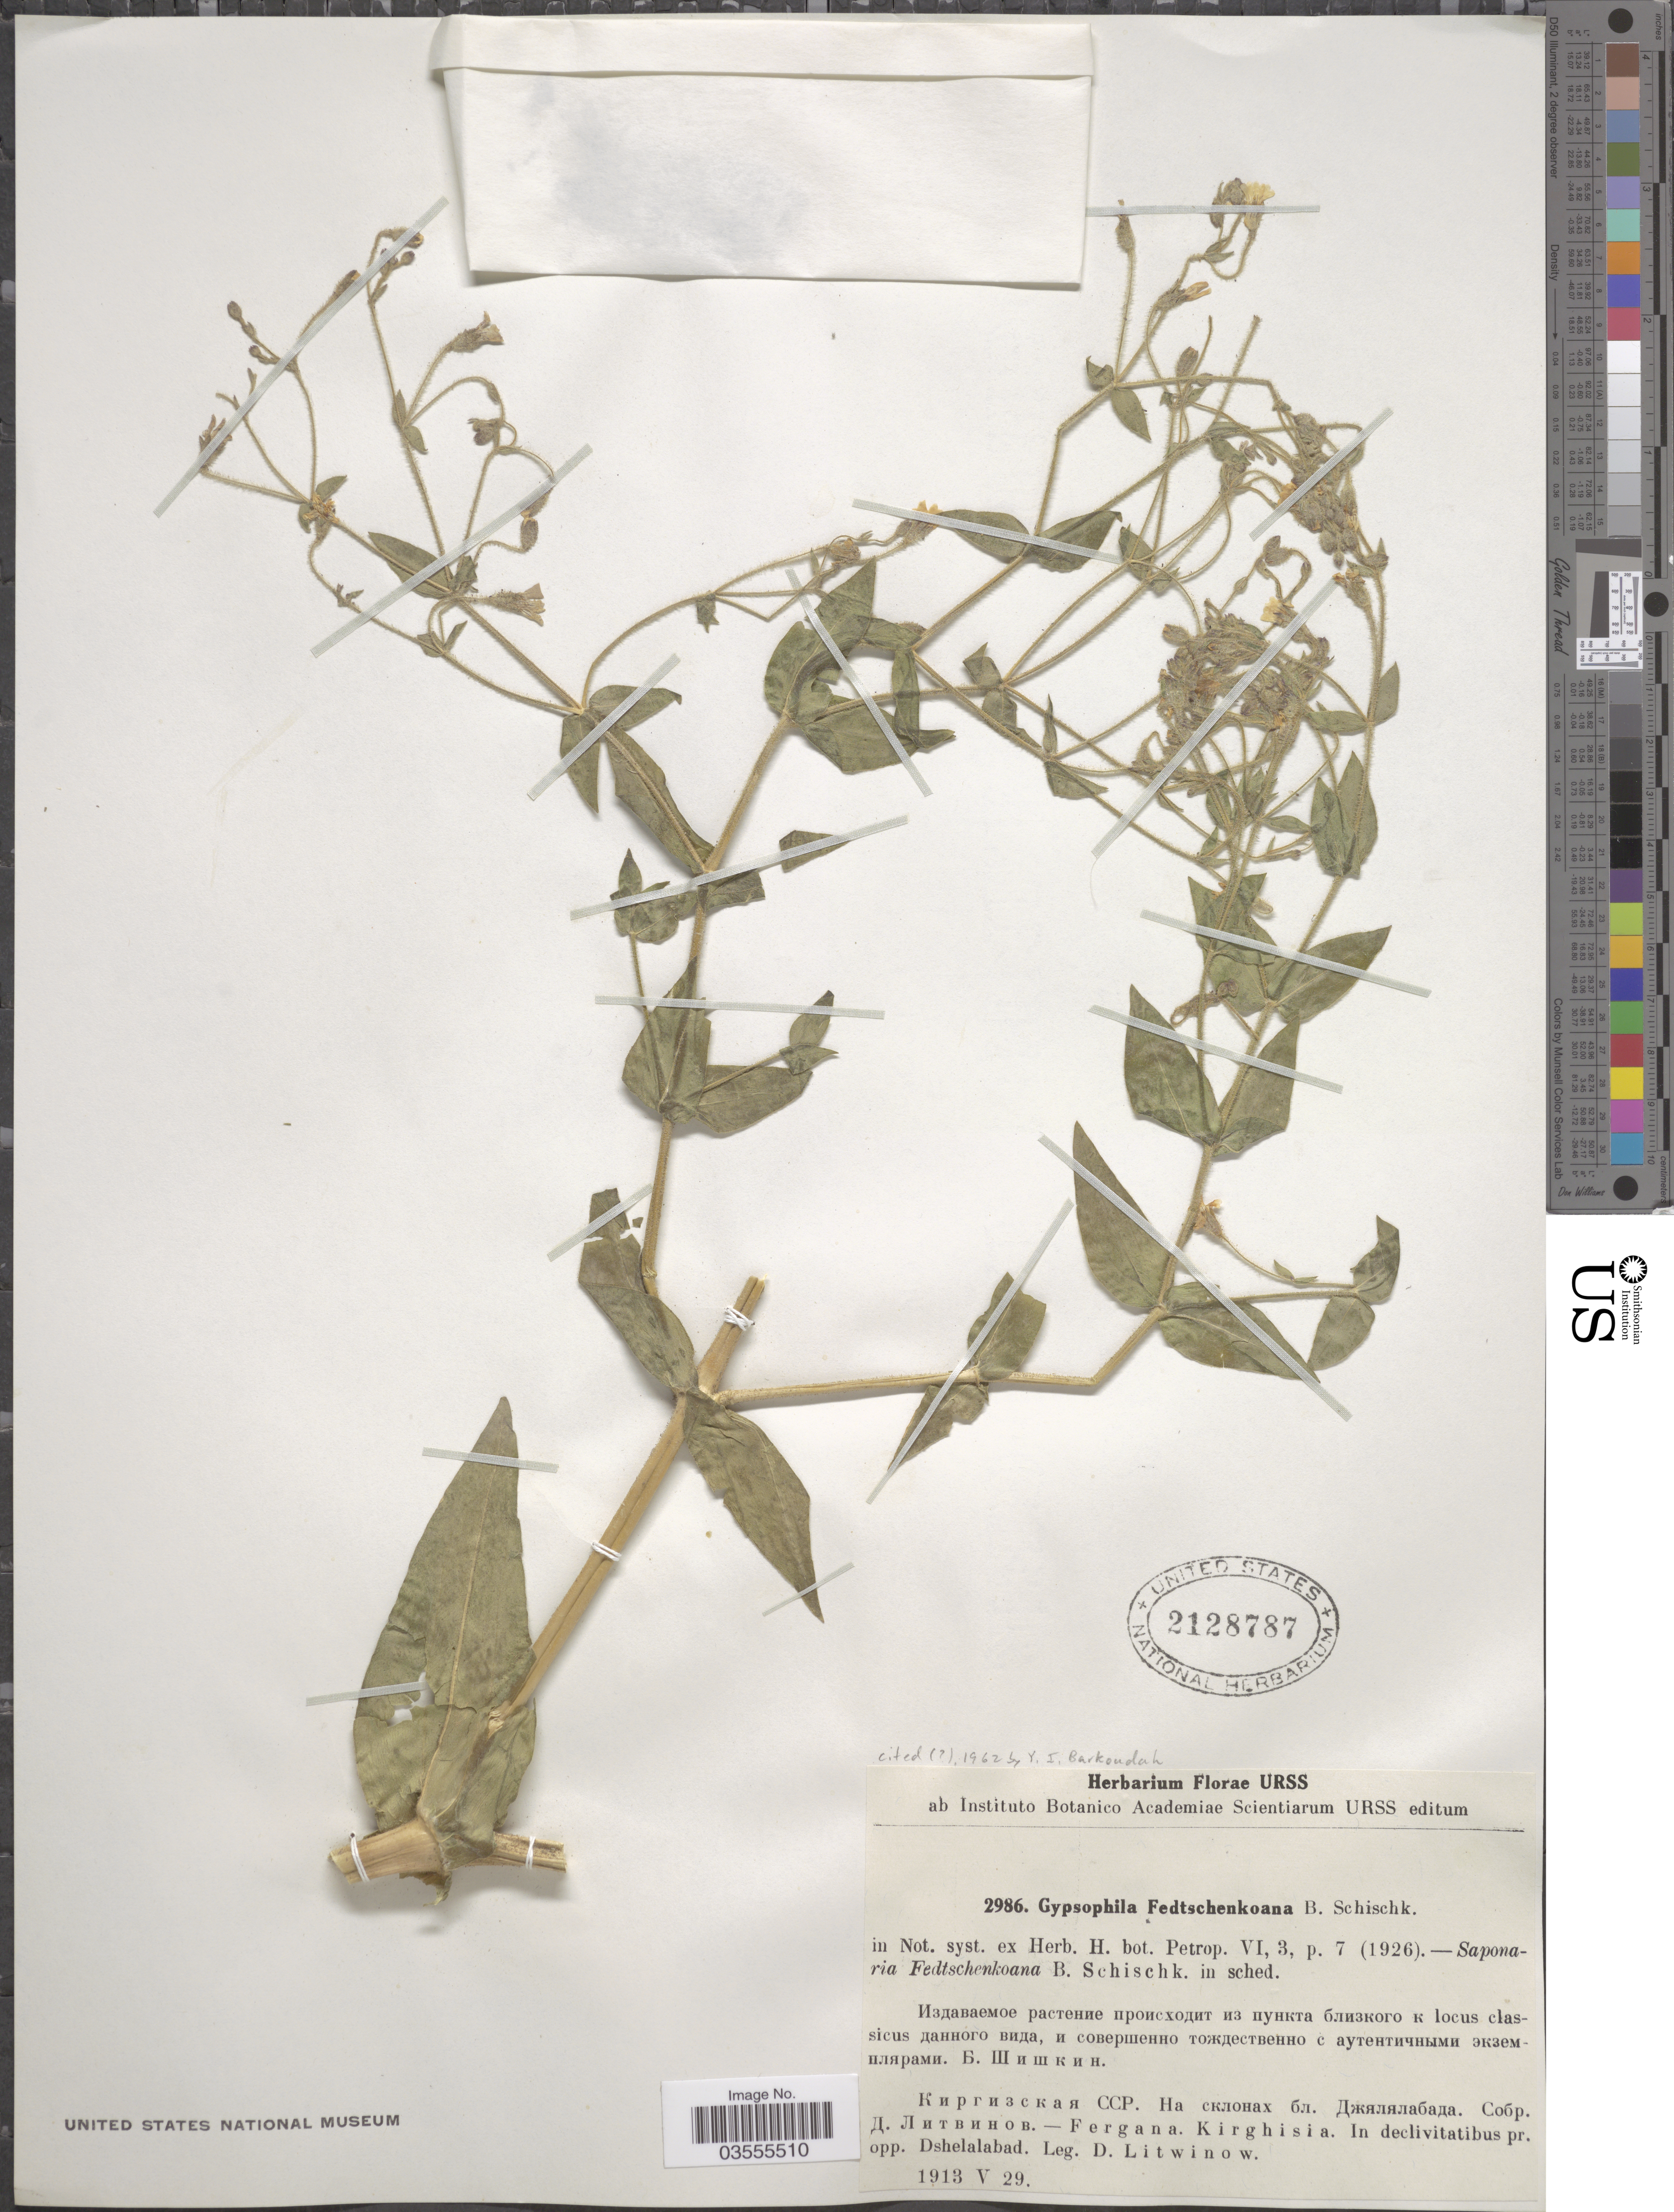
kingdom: Plantae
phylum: Tracheophyta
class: Magnoliopsida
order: Caryophyllales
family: Caryophyllaceae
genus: Gypsophila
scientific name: Gypsophila fedtschenkoana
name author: Schischk.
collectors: D. Litwinow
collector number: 2986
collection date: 1913-05-29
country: Kyrgyzstan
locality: Fergana. Kirghisia. Pr. opp. Dshelalabad.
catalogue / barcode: US 2128787